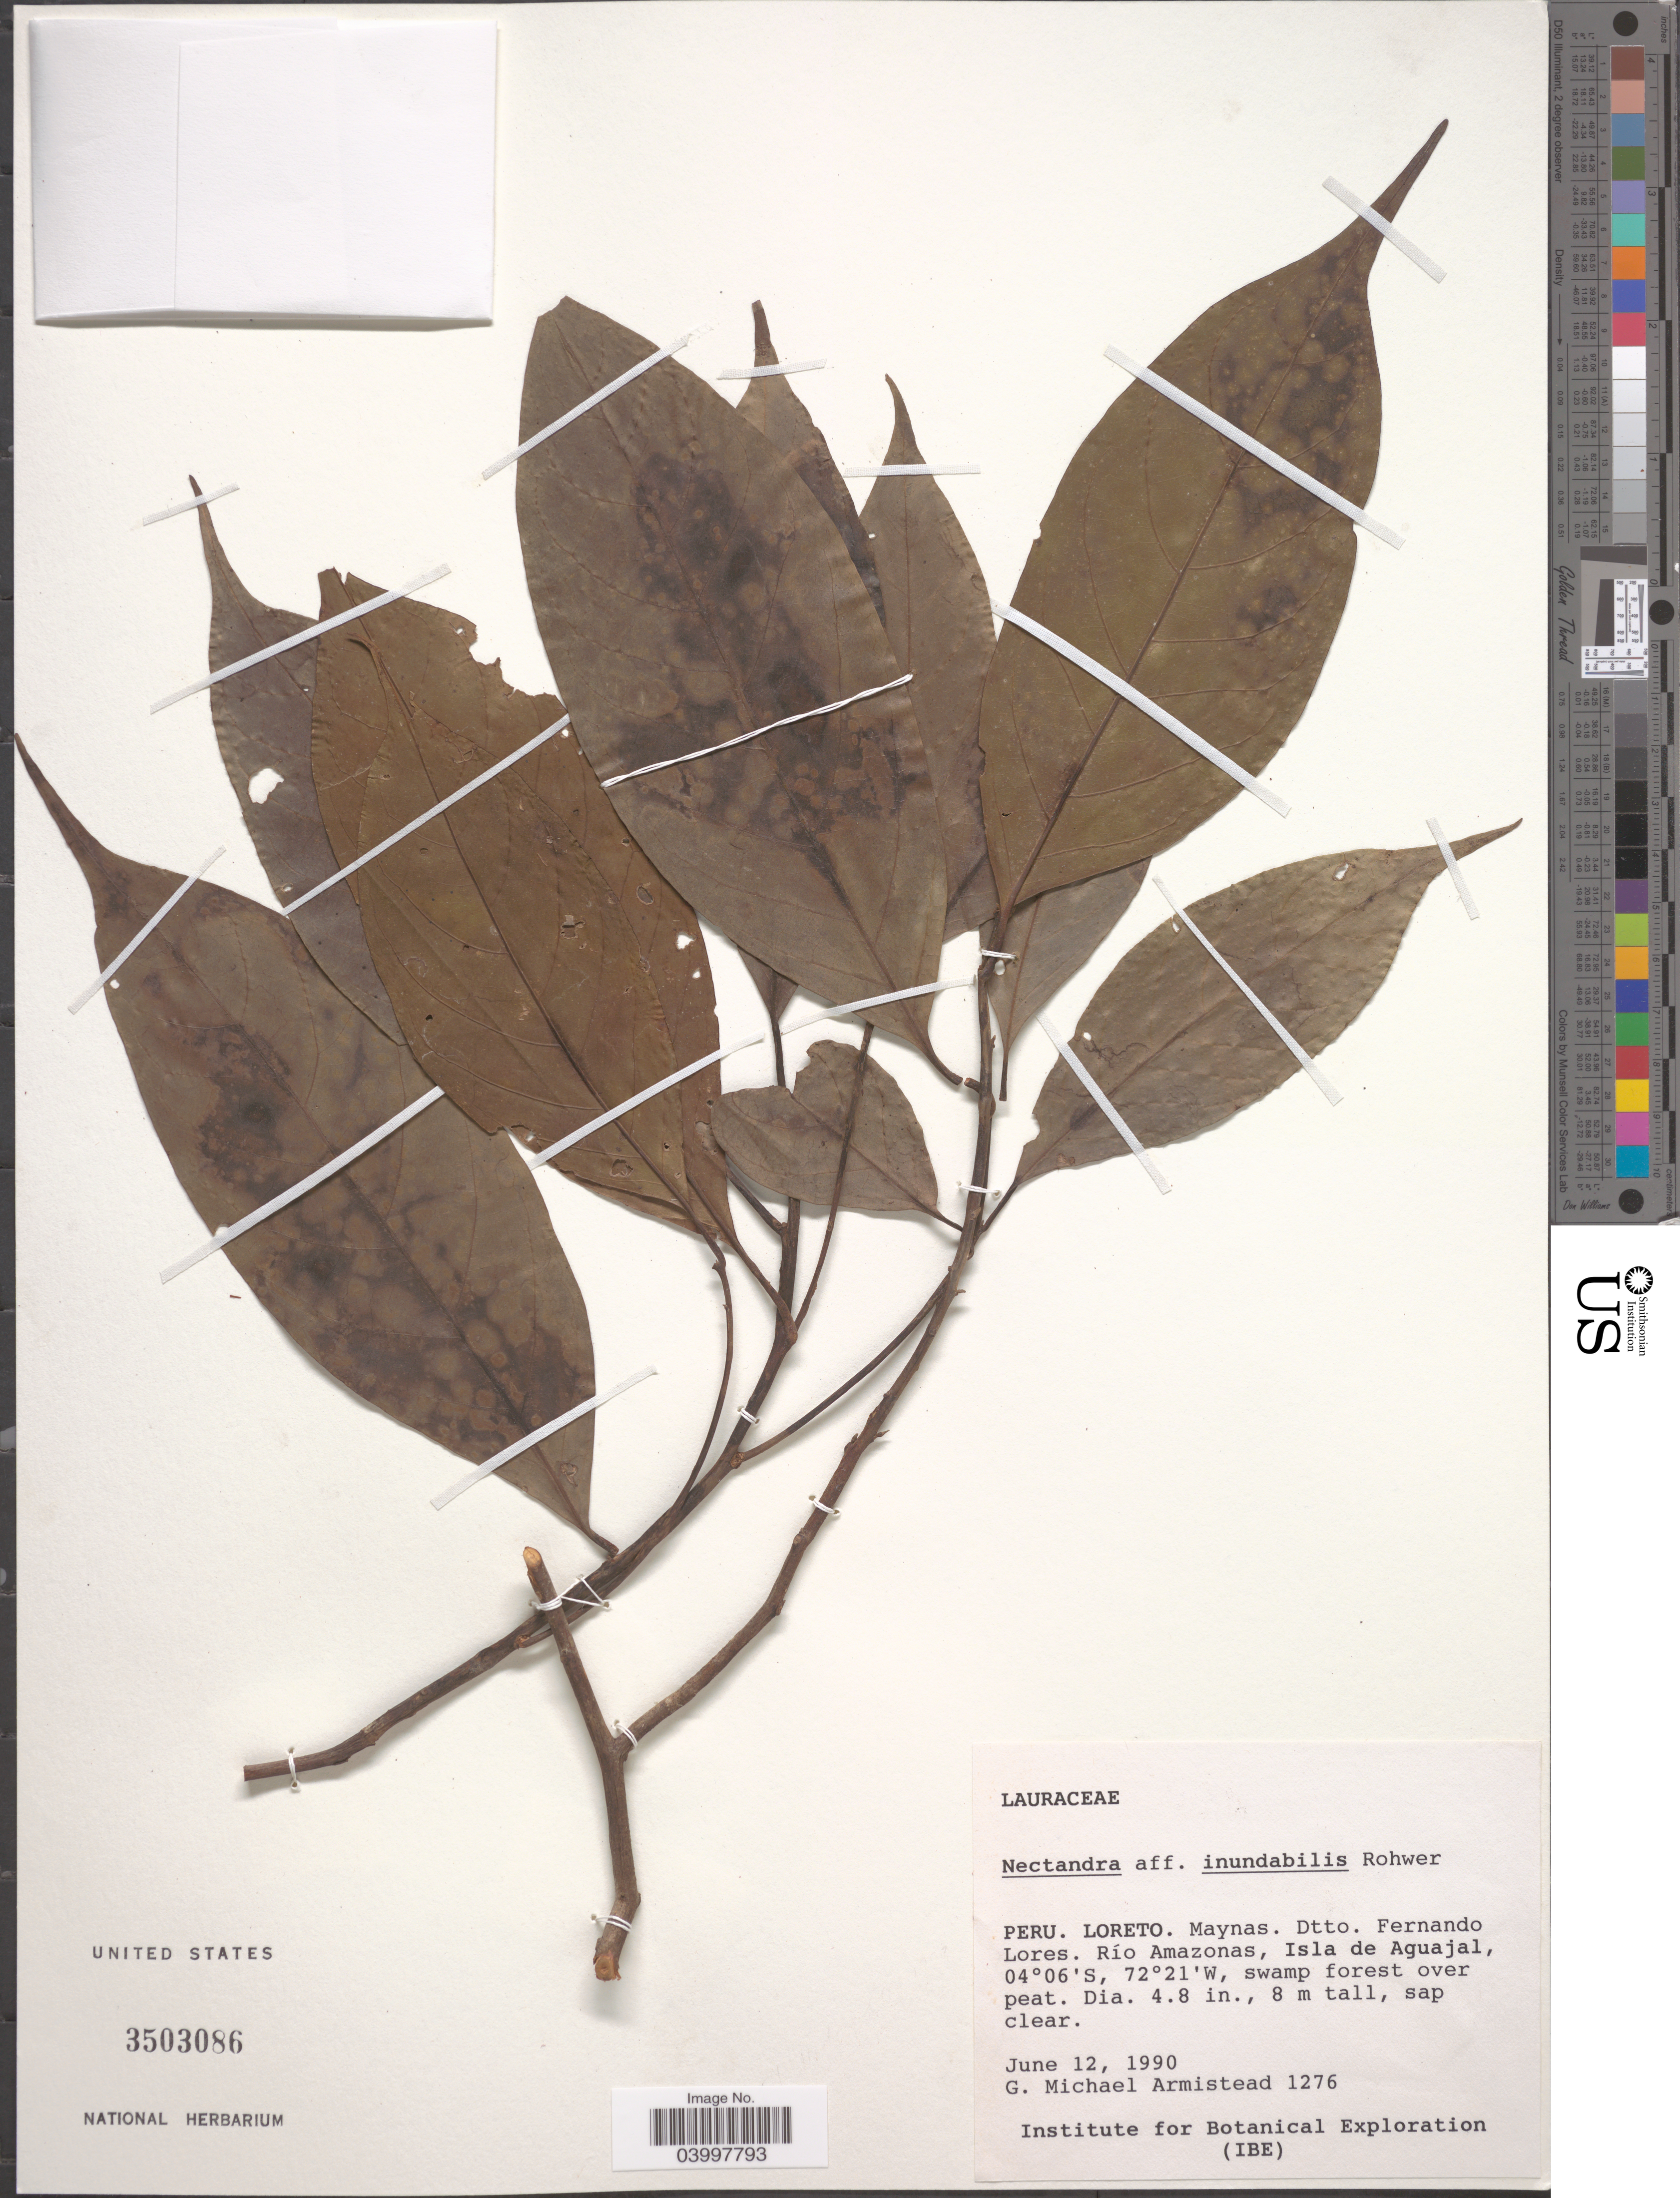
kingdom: Plantae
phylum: Tracheophyta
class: Magnoliopsida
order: Laurales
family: Lauraceae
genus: Nectandra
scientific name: Nectandra inundabilis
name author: Rohwer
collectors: G. Armistead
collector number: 1276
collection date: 1990-06-12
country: Peru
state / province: Loreto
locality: Maynas. Dtto. Fernando Lores. Río Amazonas, Isla de Aguajal, swamp forest over peat.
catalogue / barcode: US 3503086